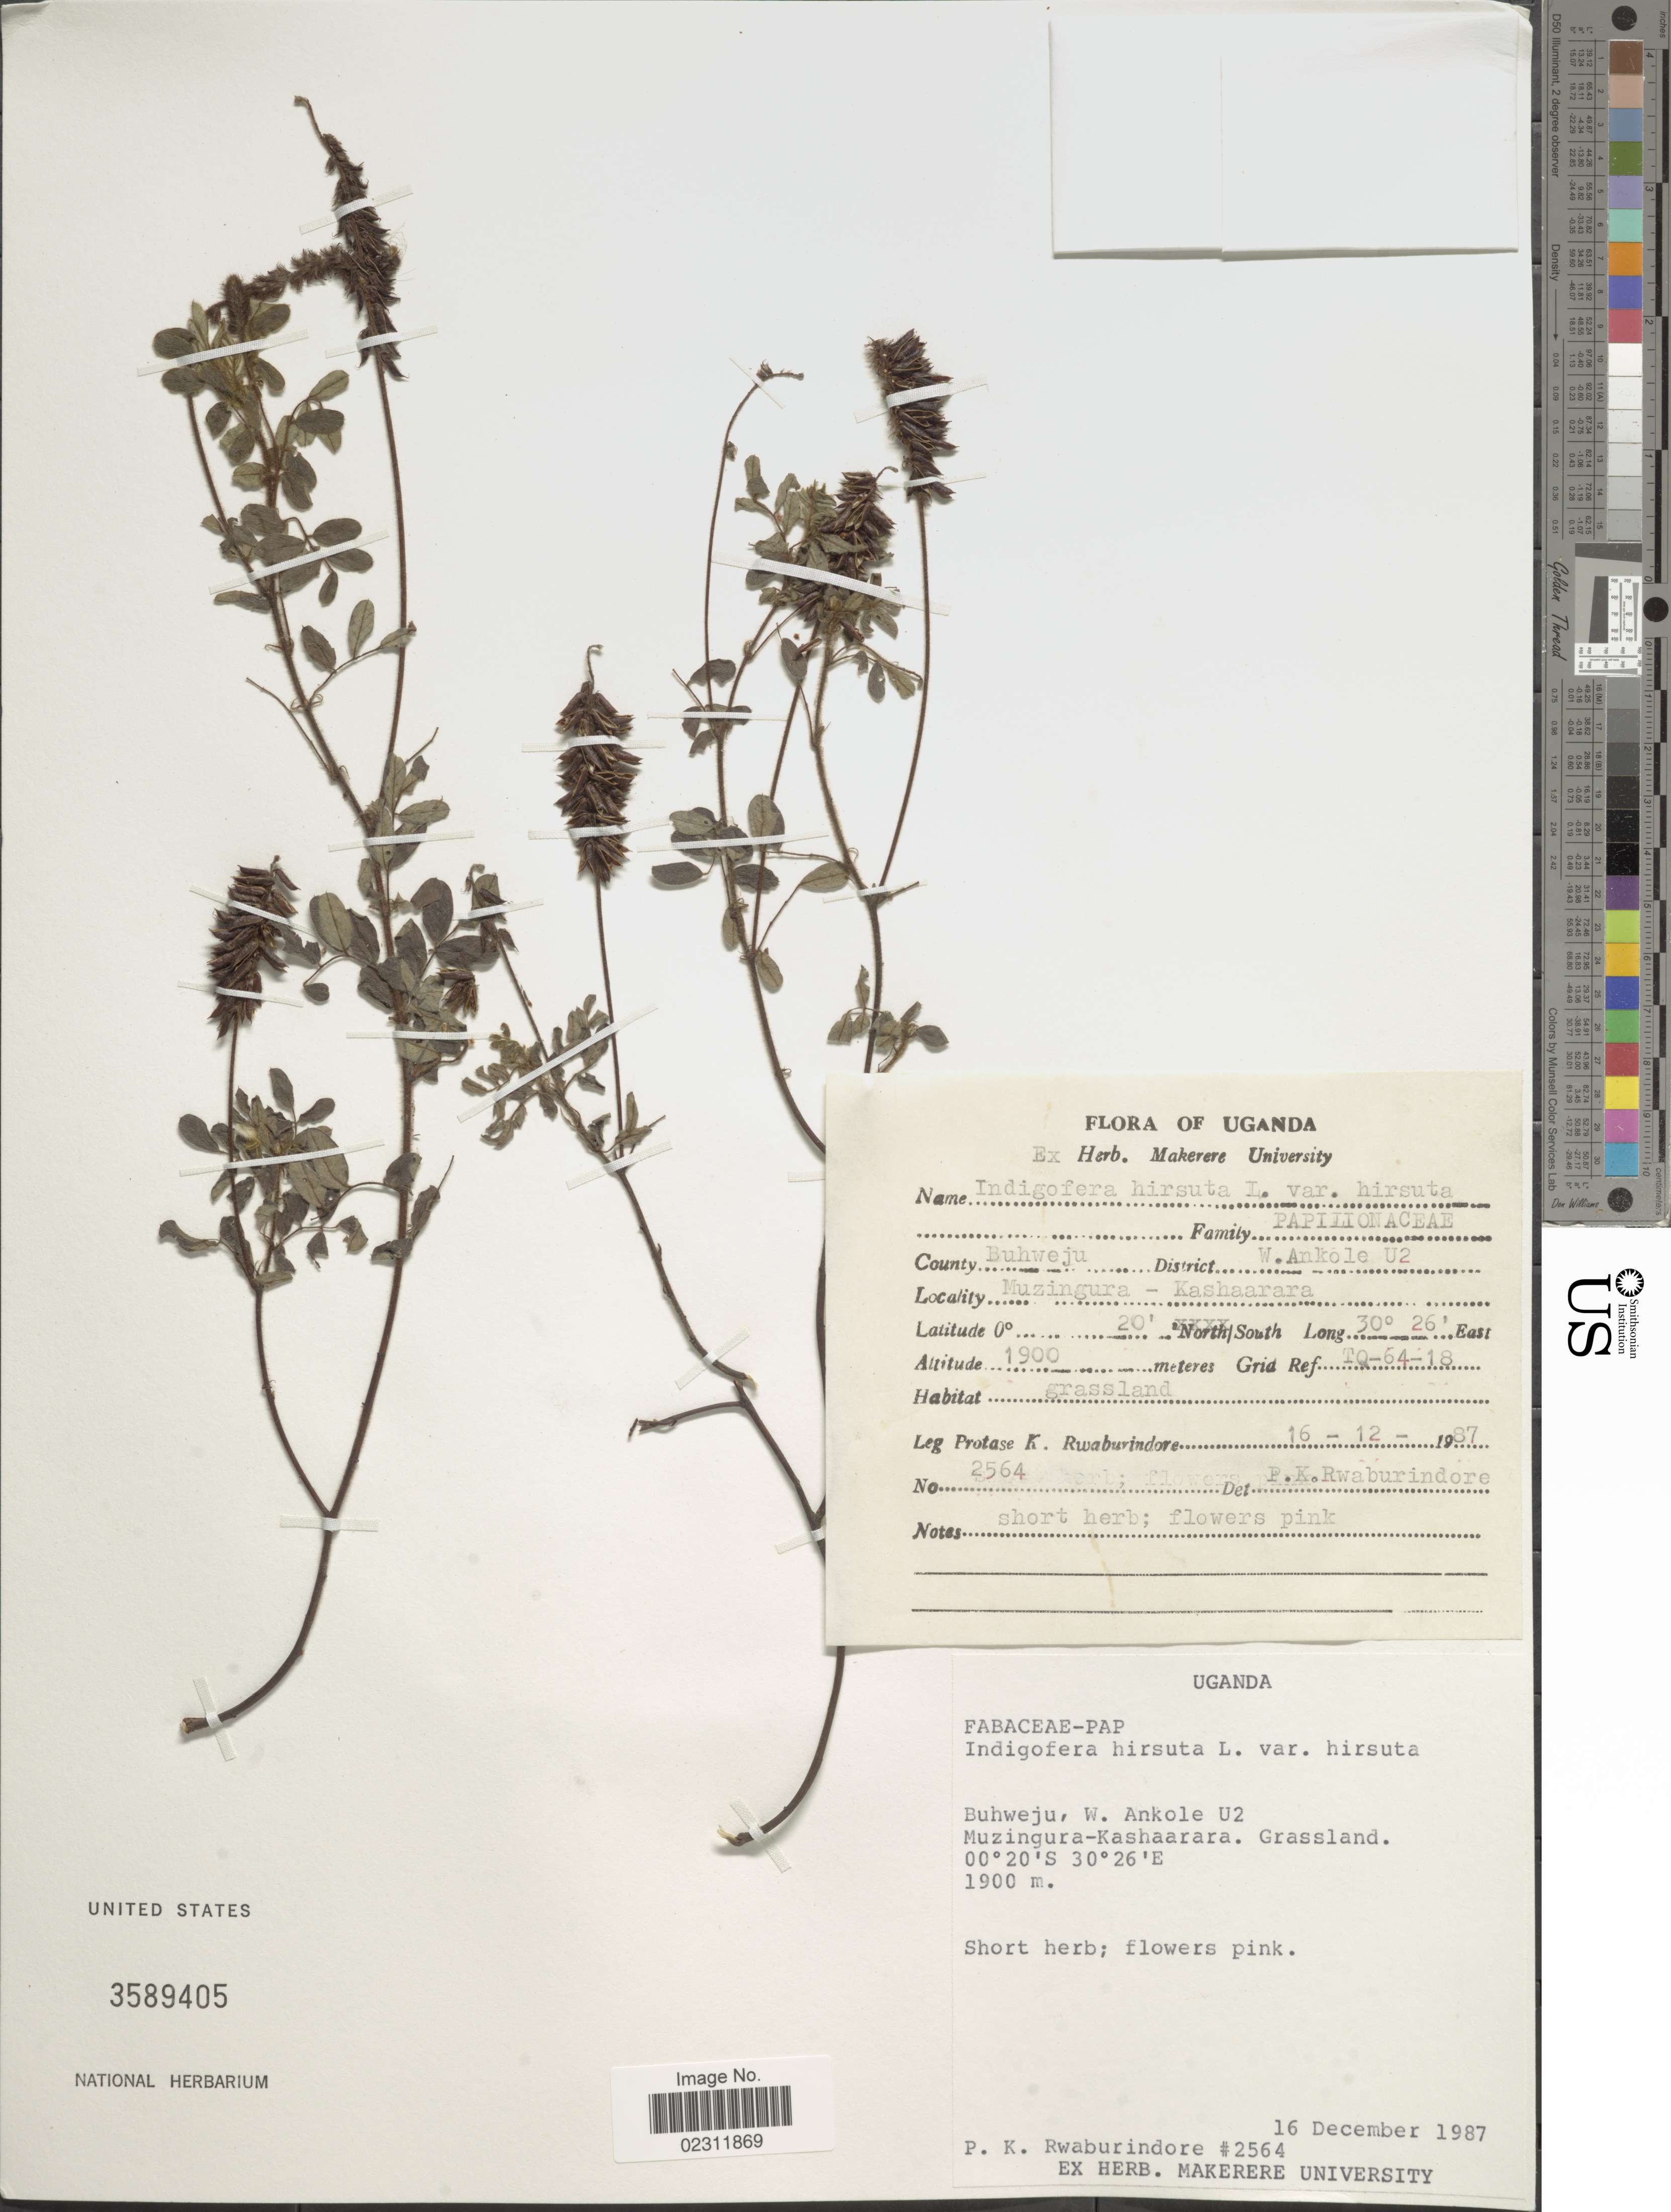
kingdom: Plantae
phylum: Tracheophyta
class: Magnoliopsida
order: Fabales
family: Fabaceae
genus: Indigofera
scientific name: Indigofera hirsuta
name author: L.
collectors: P. Rwaburindore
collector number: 2564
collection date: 1987-12-16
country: Uganda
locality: Buhweju, W. Ankole U2, Muzingura-Kashaarara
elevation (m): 1900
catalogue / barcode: US 3589405